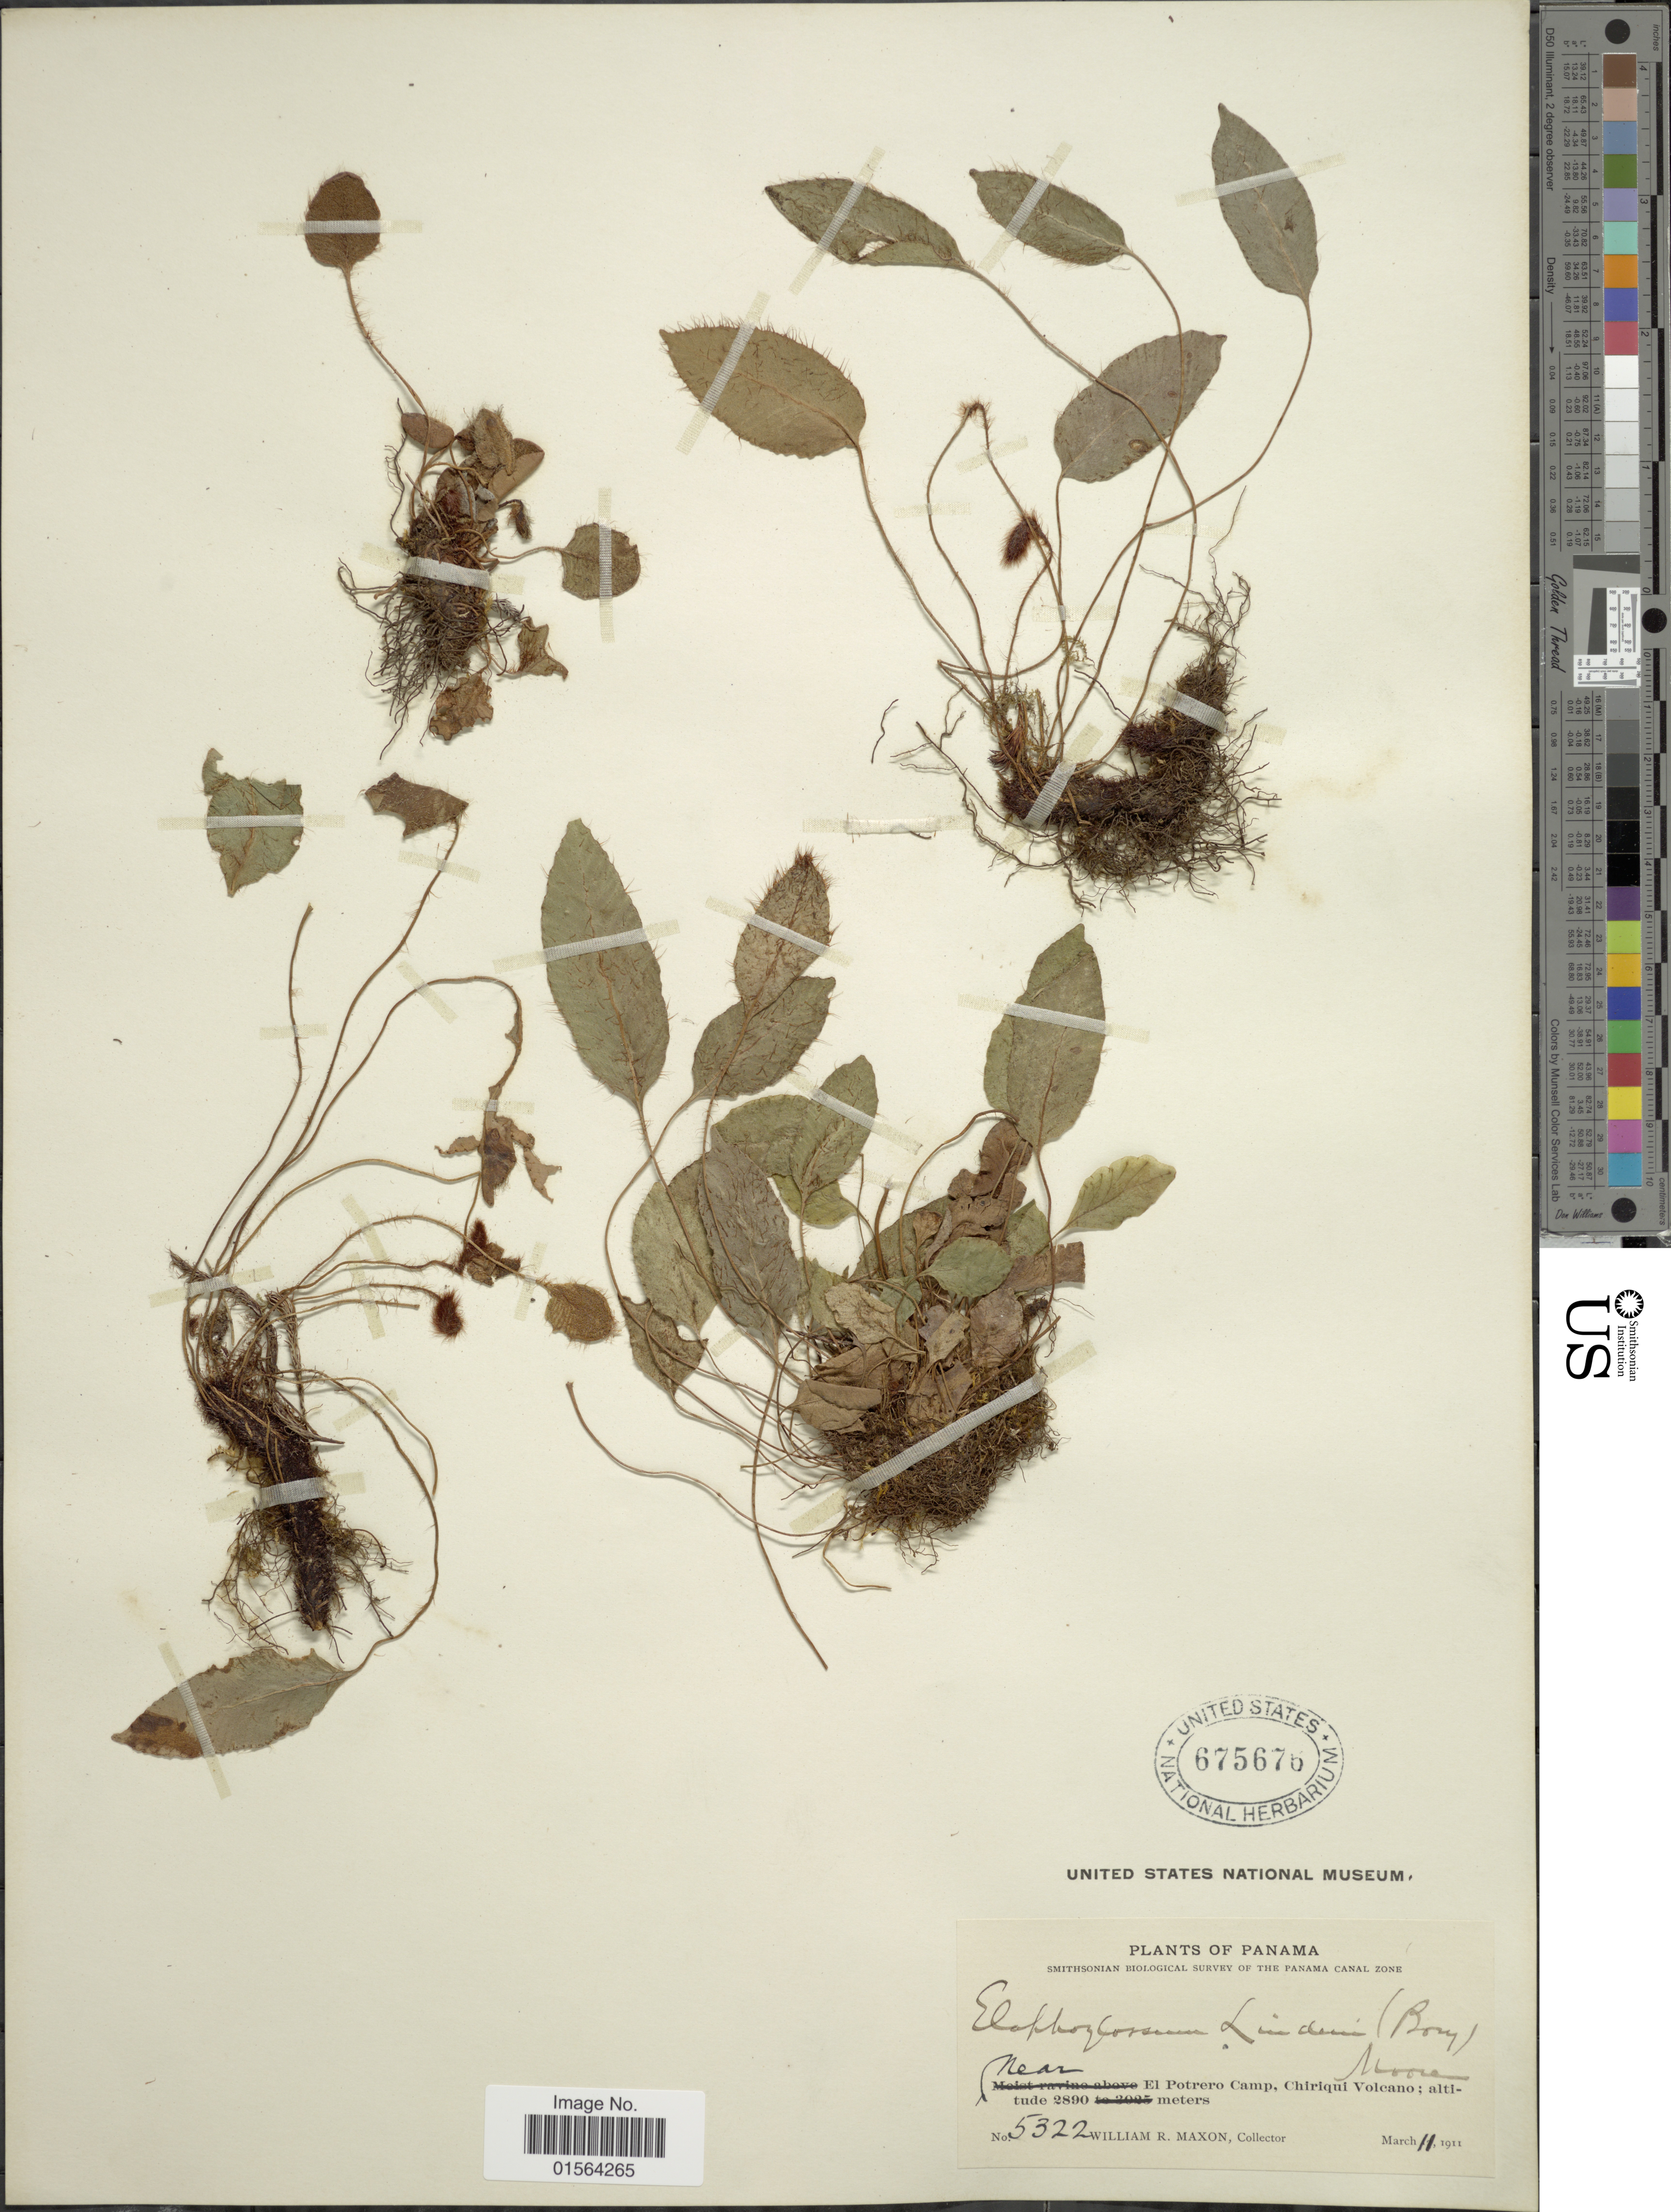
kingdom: Plantae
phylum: Tracheophyta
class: Polypodiopsida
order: Polypodiales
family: Dryopteridaceae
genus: Elaphoglossum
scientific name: Elaphoglossum lindenii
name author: (Bory ex Fée) T. Moore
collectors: W. R. Maxon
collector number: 5322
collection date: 1911-03-11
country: Panama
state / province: Chiriqui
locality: El Potrero Camp, Chiriqui Volcano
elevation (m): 2890